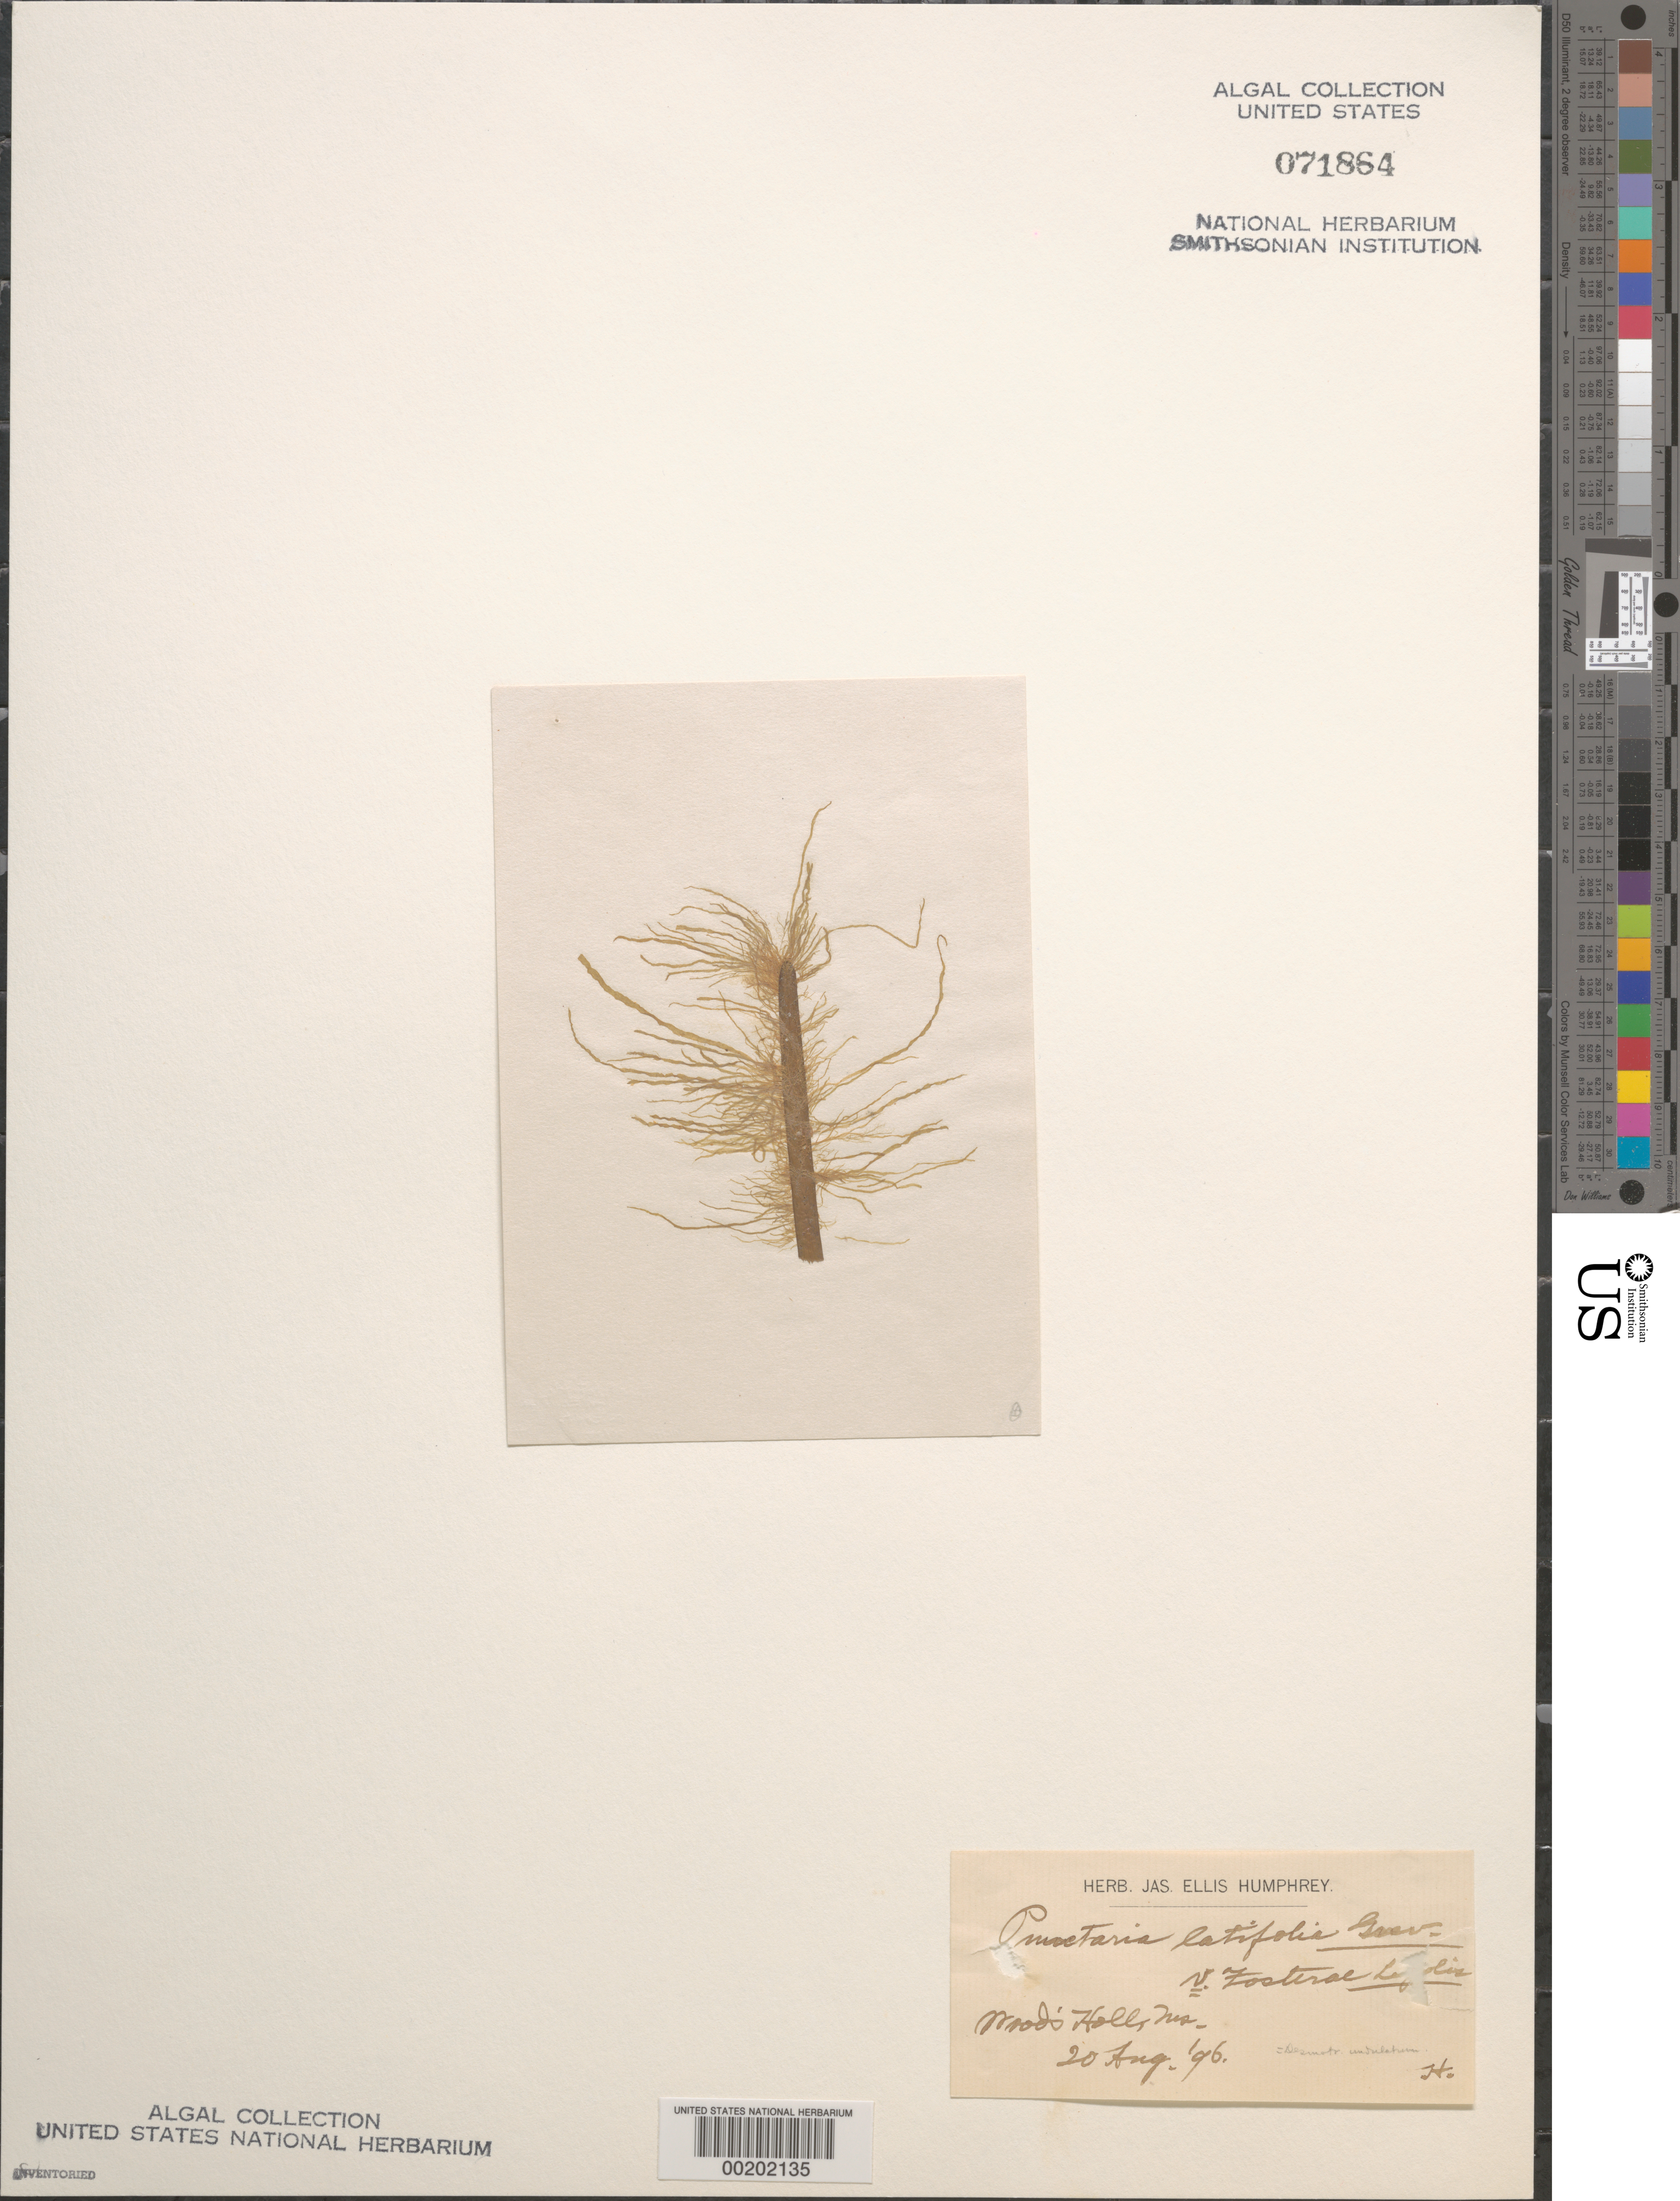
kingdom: Chromista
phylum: Ochrophyta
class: Phaeophyceae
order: Dictyosiphonales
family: Punctariaceae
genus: Punctaria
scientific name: Punctaria latifolia var. zosterae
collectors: J. Humphrey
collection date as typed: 20 Aug 1896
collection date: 1896-08-20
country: United States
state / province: Massachusetts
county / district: Barnstable County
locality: Woods Hole (Wood's Holl)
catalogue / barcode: US 71864